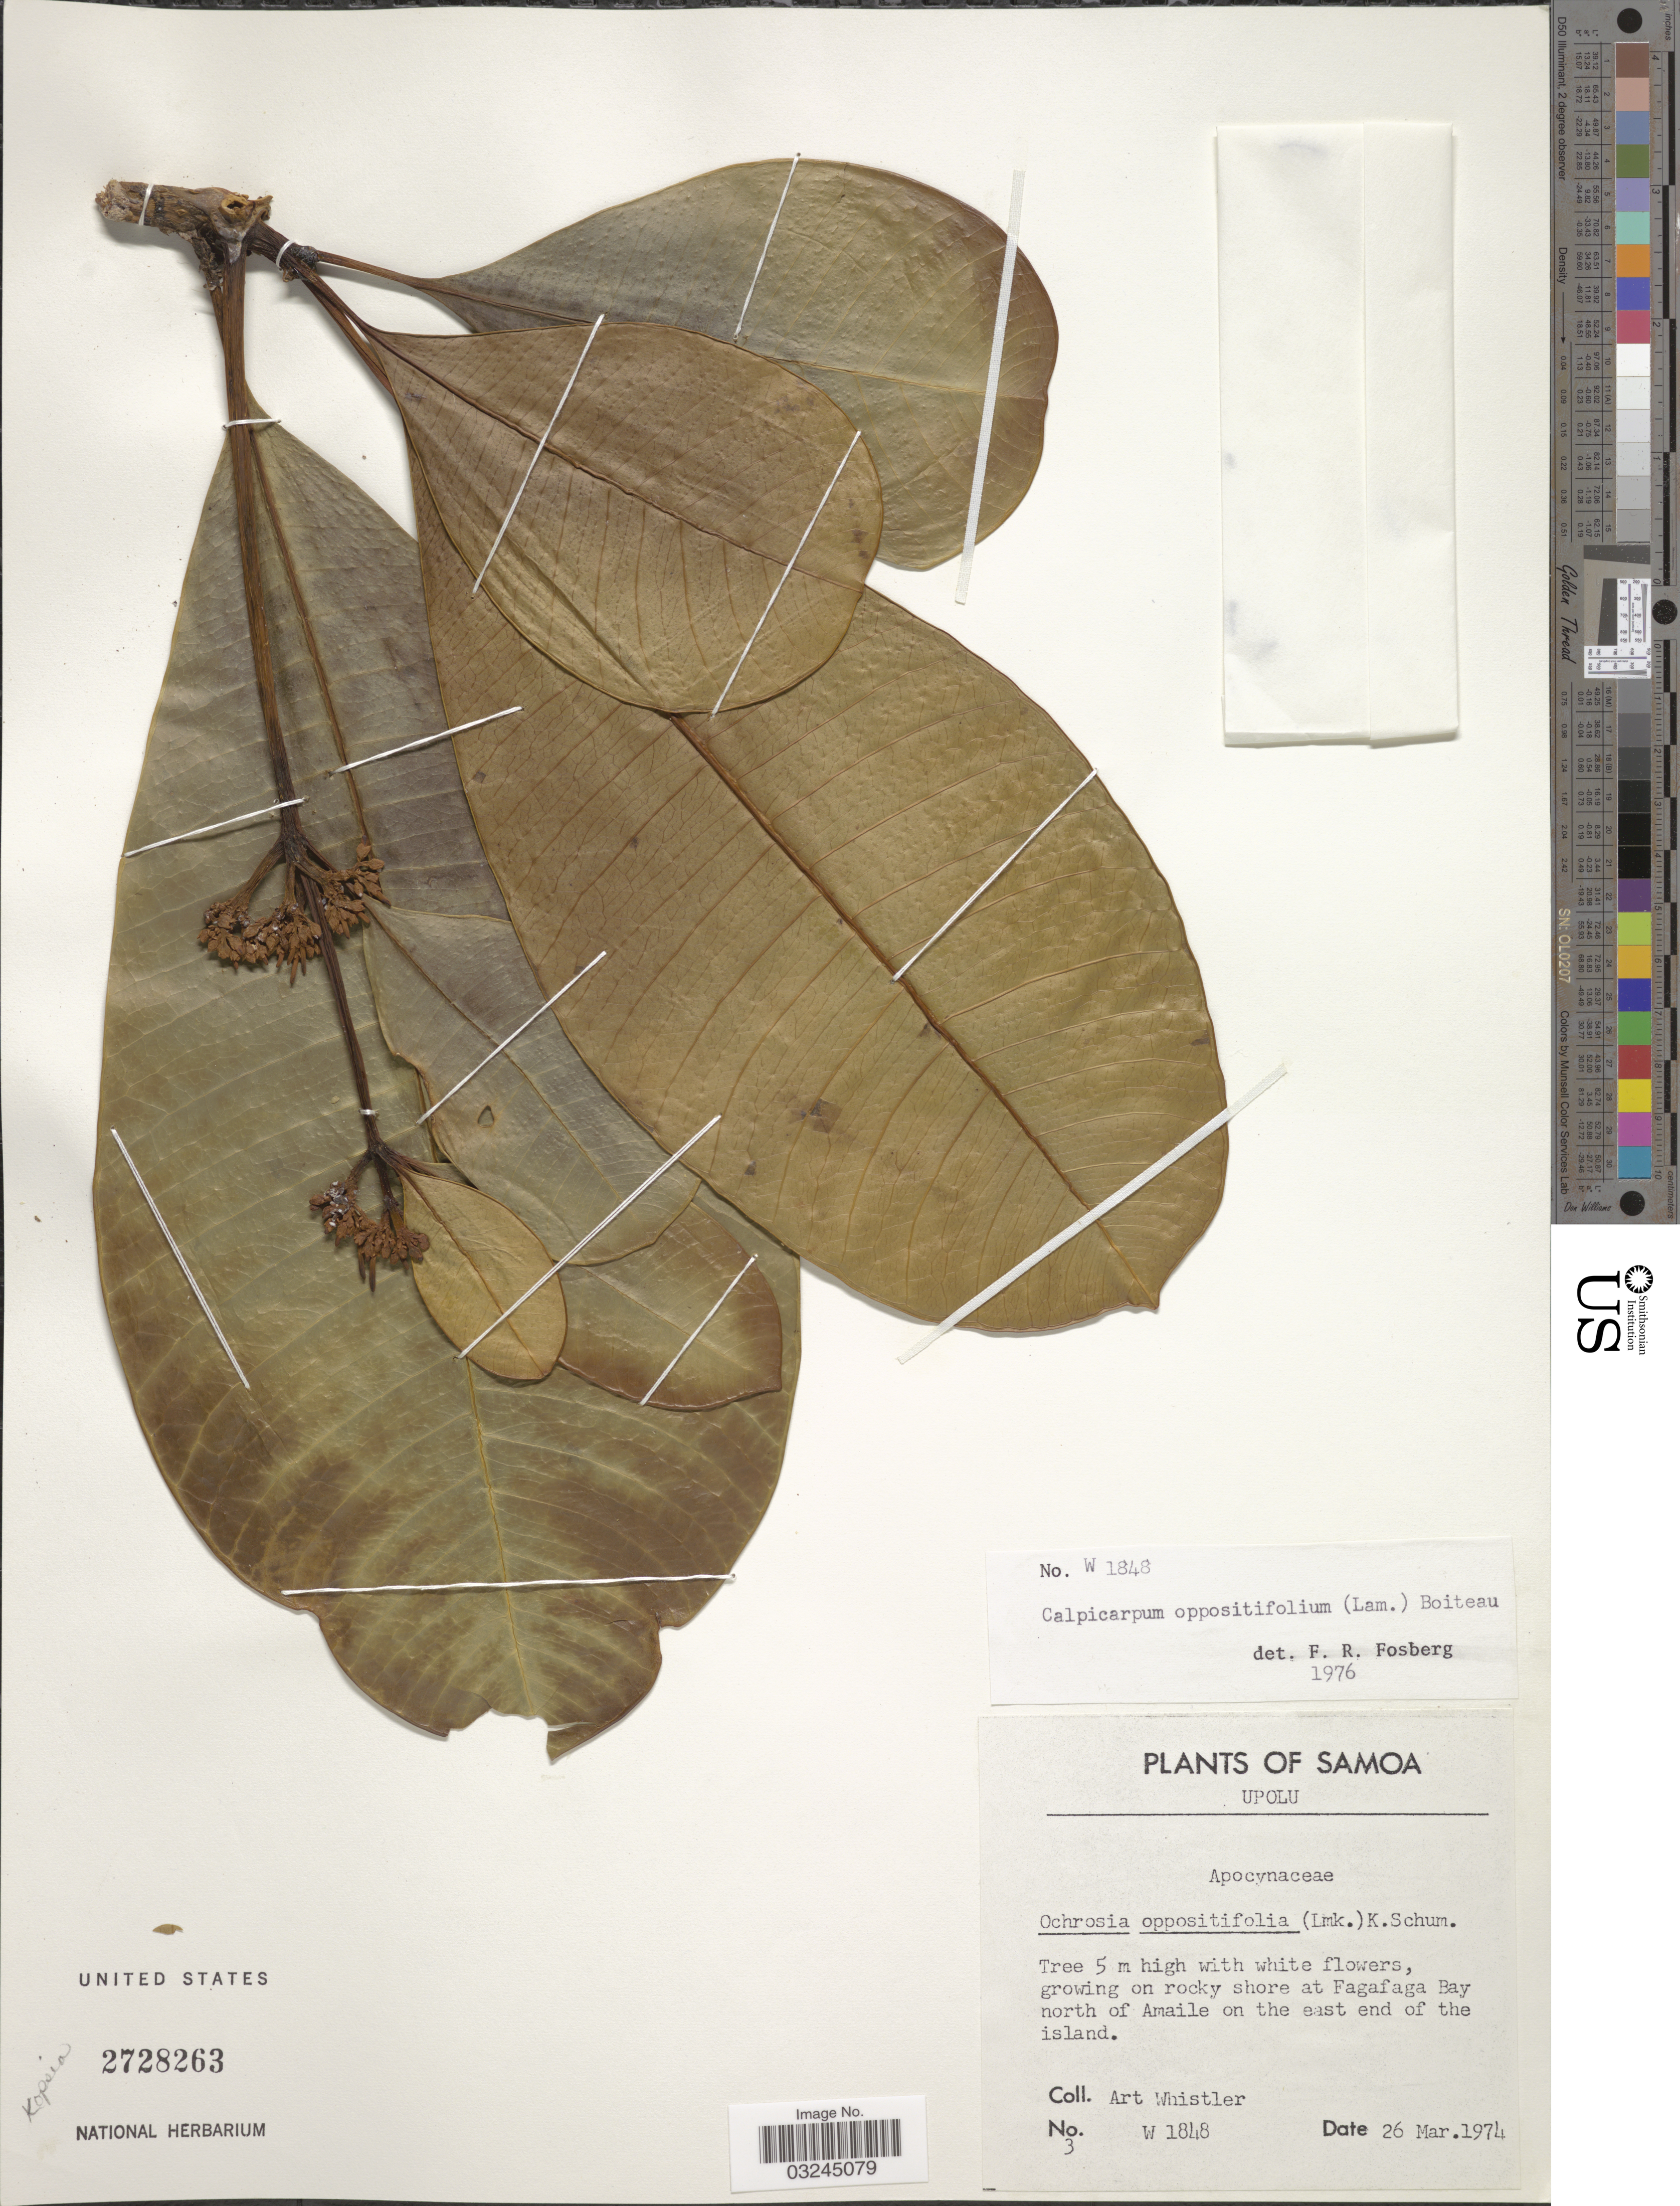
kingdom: Plantae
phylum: Tracheophyta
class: Magnoliopsida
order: Gentianales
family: Apocynaceae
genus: Ochrosia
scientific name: Ochrosia oppositifolia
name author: (Lam.) K. Schum.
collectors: A. Whistler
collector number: W1848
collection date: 1974-03-26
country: Samoa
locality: Samoa. Upolu. Rocky shore of Fagafaga Bay north of Amaile on the east end of the island.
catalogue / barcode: US 2728263